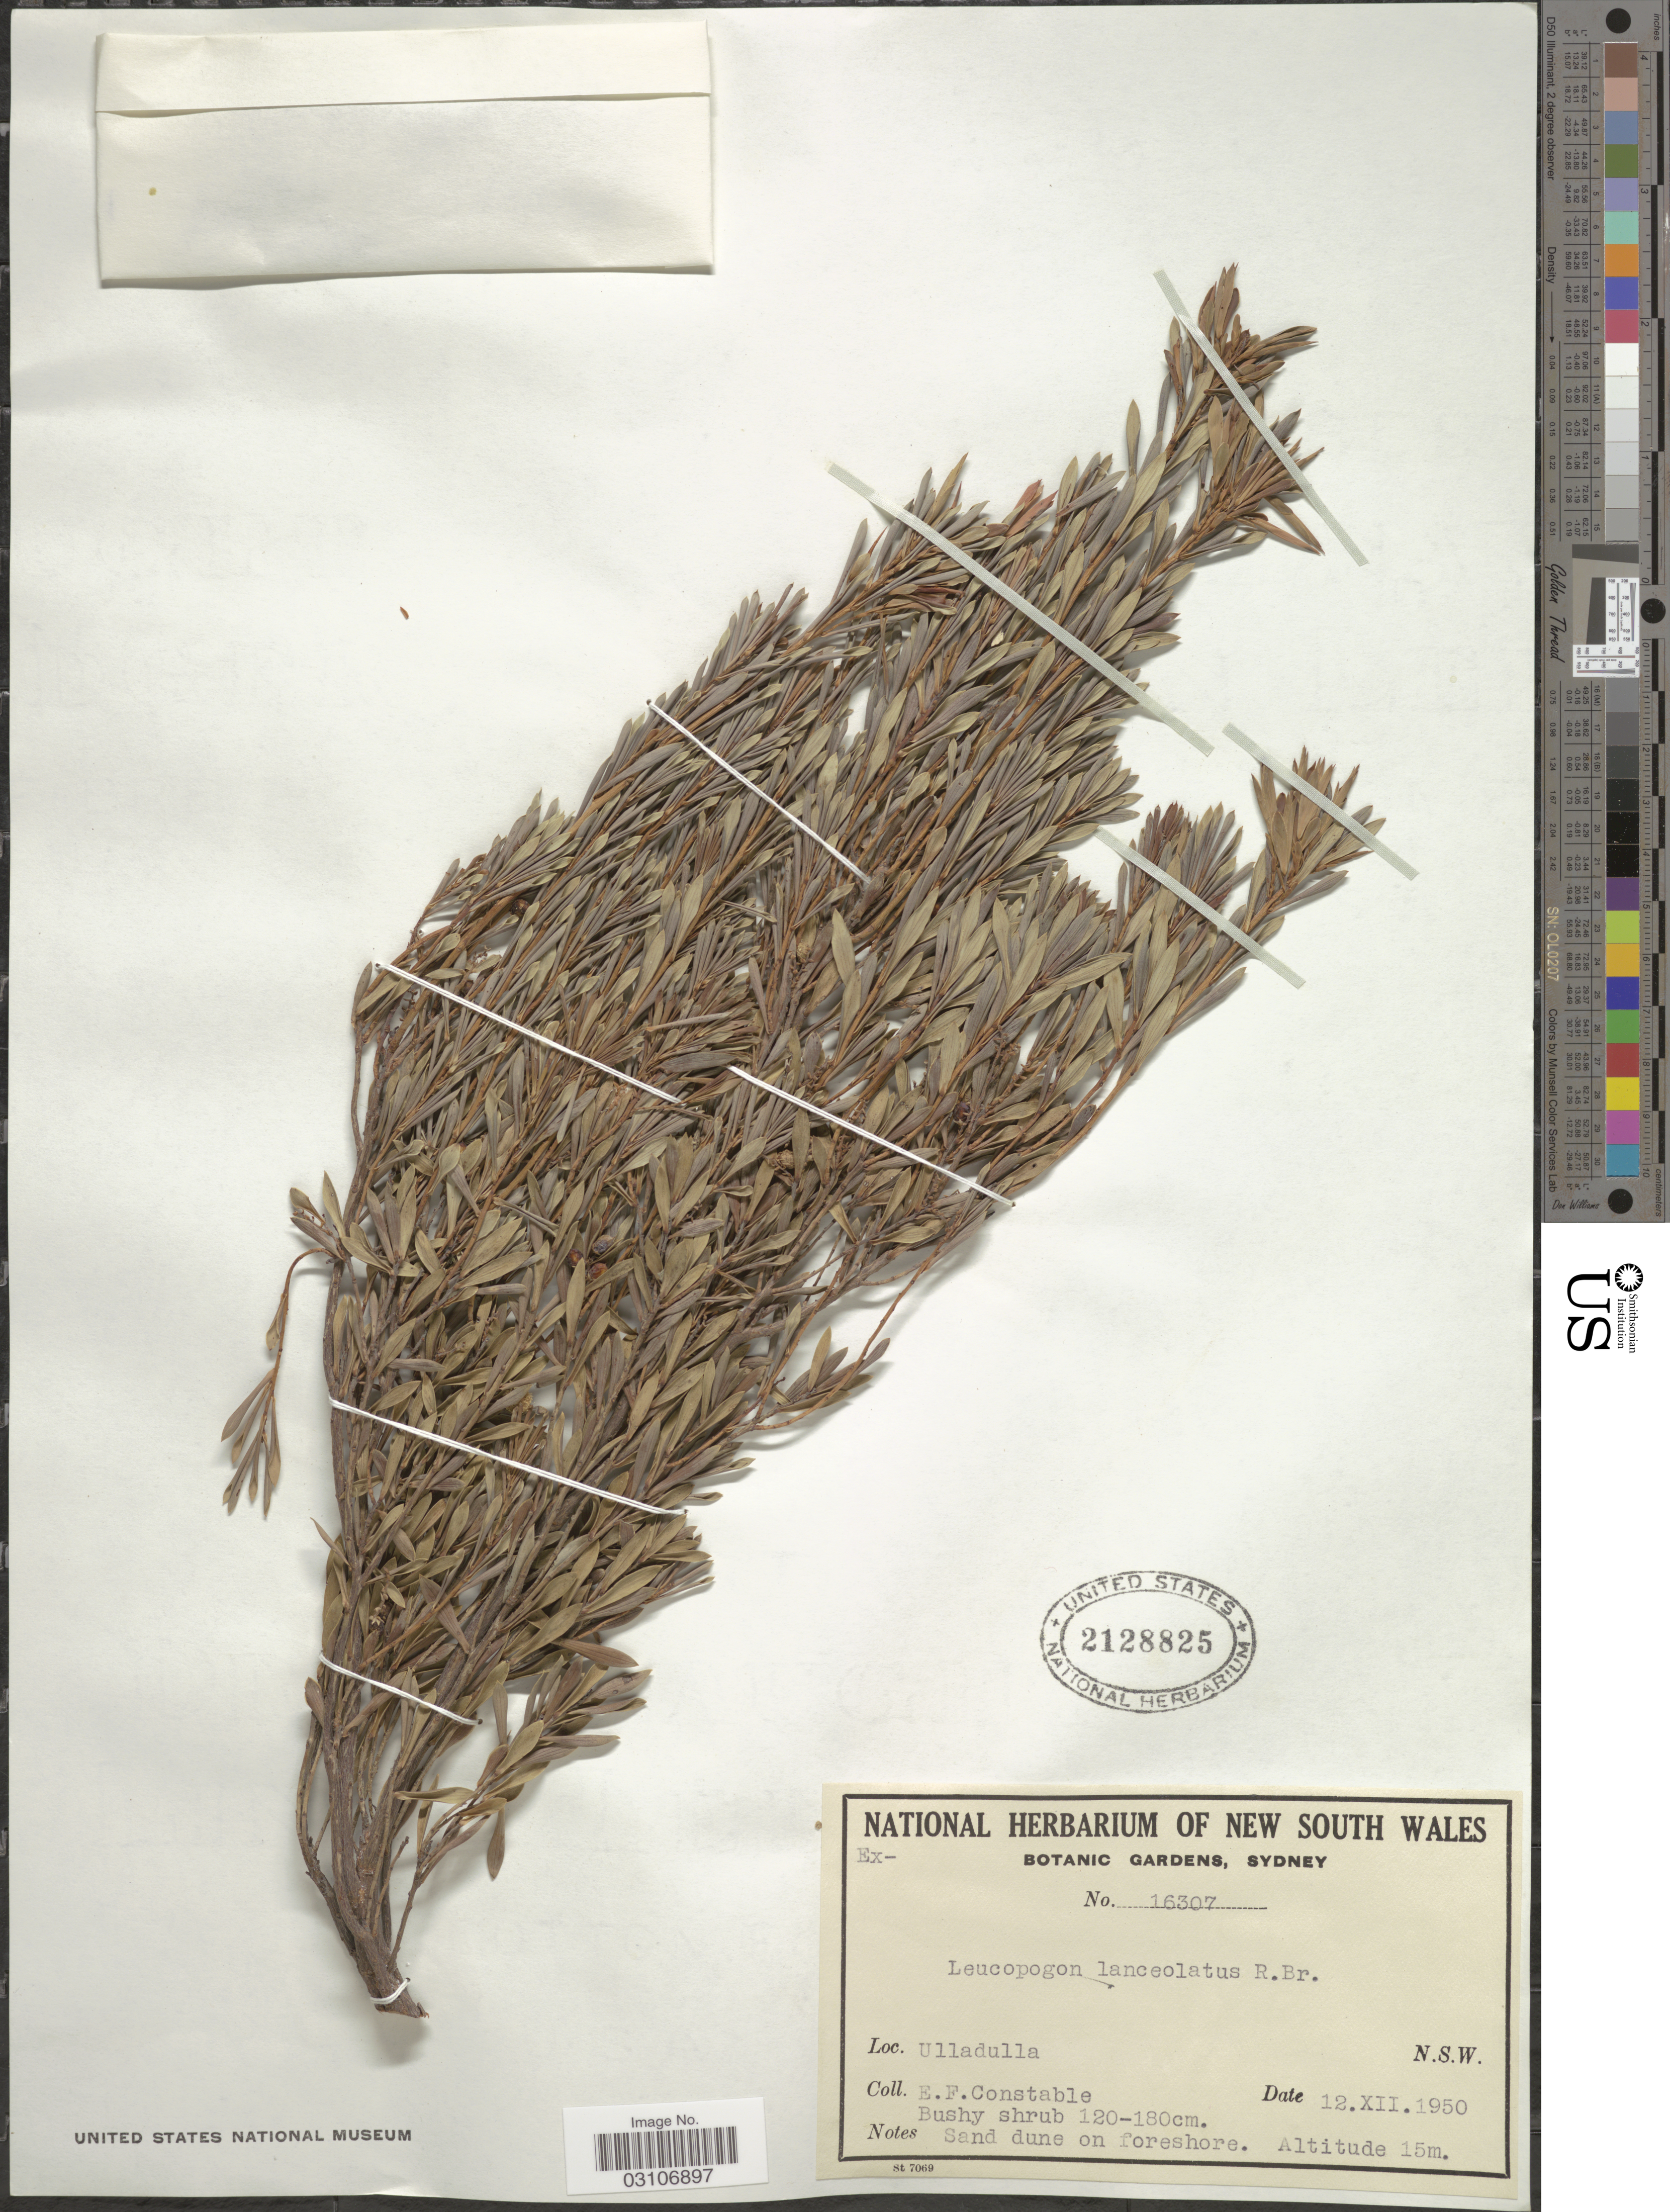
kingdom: Plantae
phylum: Tracheophyta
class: Magnoliopsida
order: Ericales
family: Ericaceae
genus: Leucopogon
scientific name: Leucopogon lanceolatus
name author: R. Br.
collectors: E. F. Constable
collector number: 16307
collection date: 1950-12-12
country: Australia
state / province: New South Wales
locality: Ulladulla.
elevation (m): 15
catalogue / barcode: US 2128825